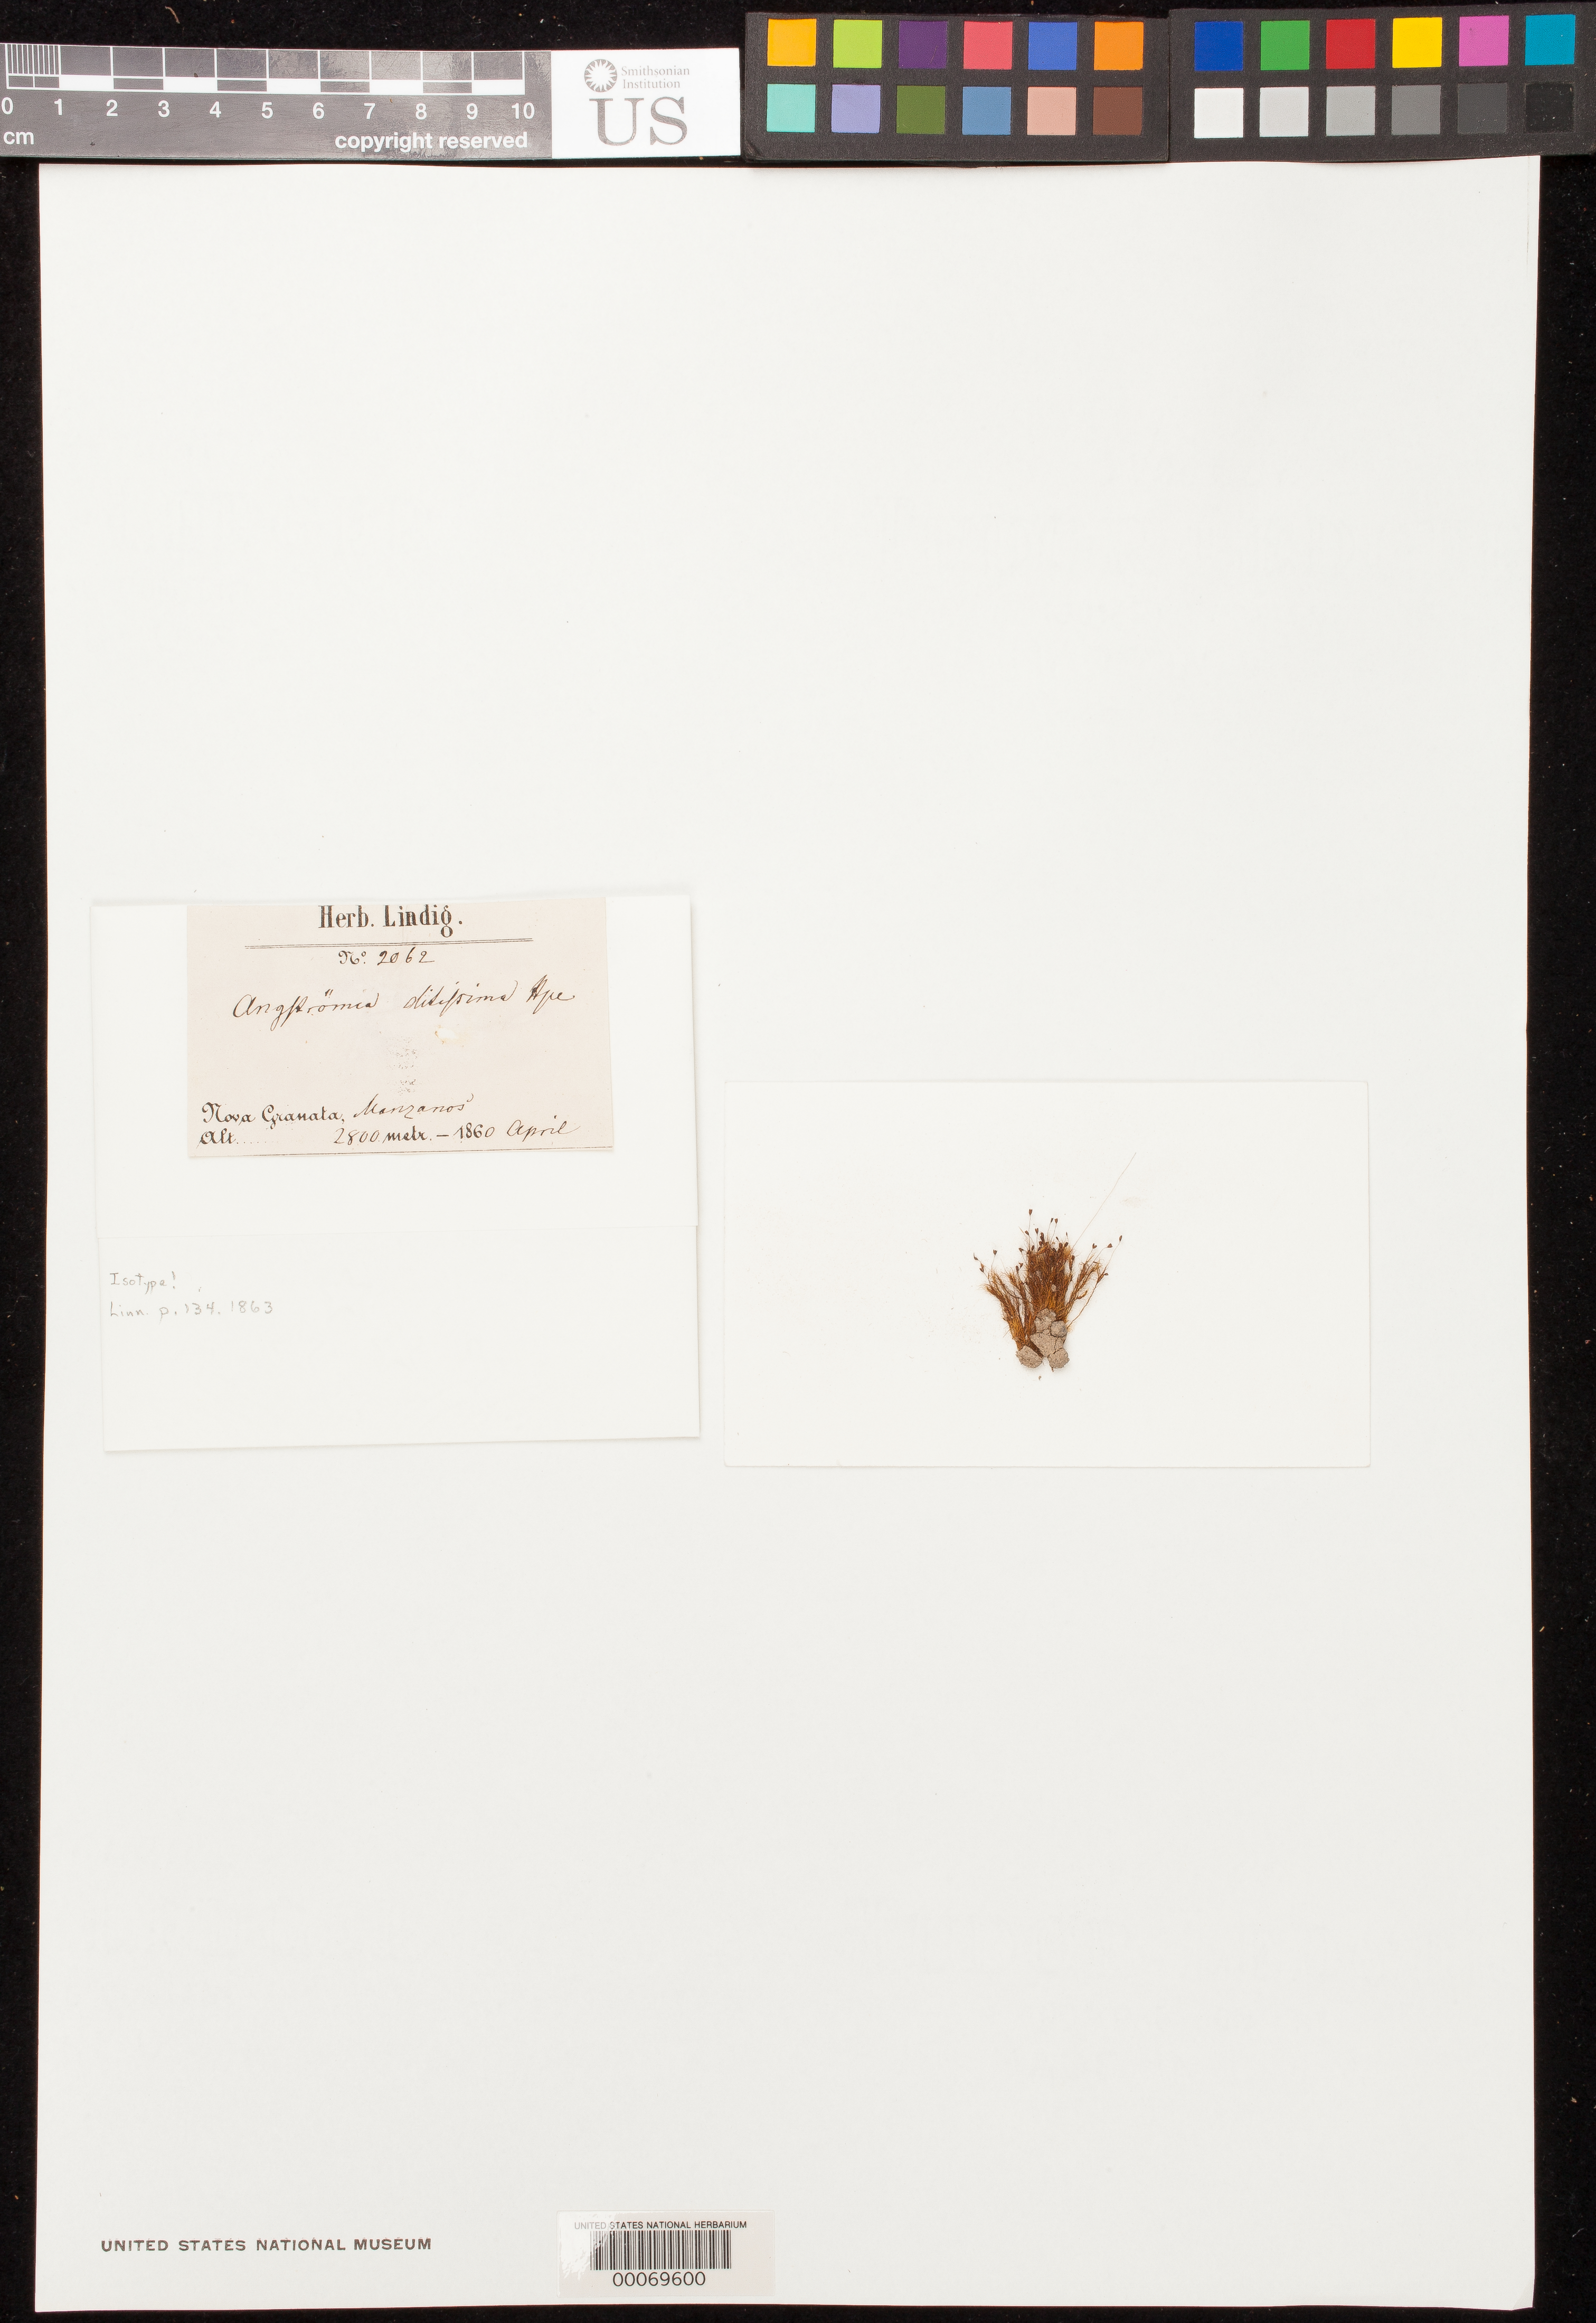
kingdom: Plantae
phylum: Bryophyta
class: Bryopsida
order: Dicranales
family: Aongstroemiaceae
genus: Angstroemia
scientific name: Angstroemia ditissima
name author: Hampe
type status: Isotype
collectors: A. Lindig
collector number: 2062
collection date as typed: Apr 1860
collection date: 1860-04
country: Colombia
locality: Nova Granata.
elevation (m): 2800